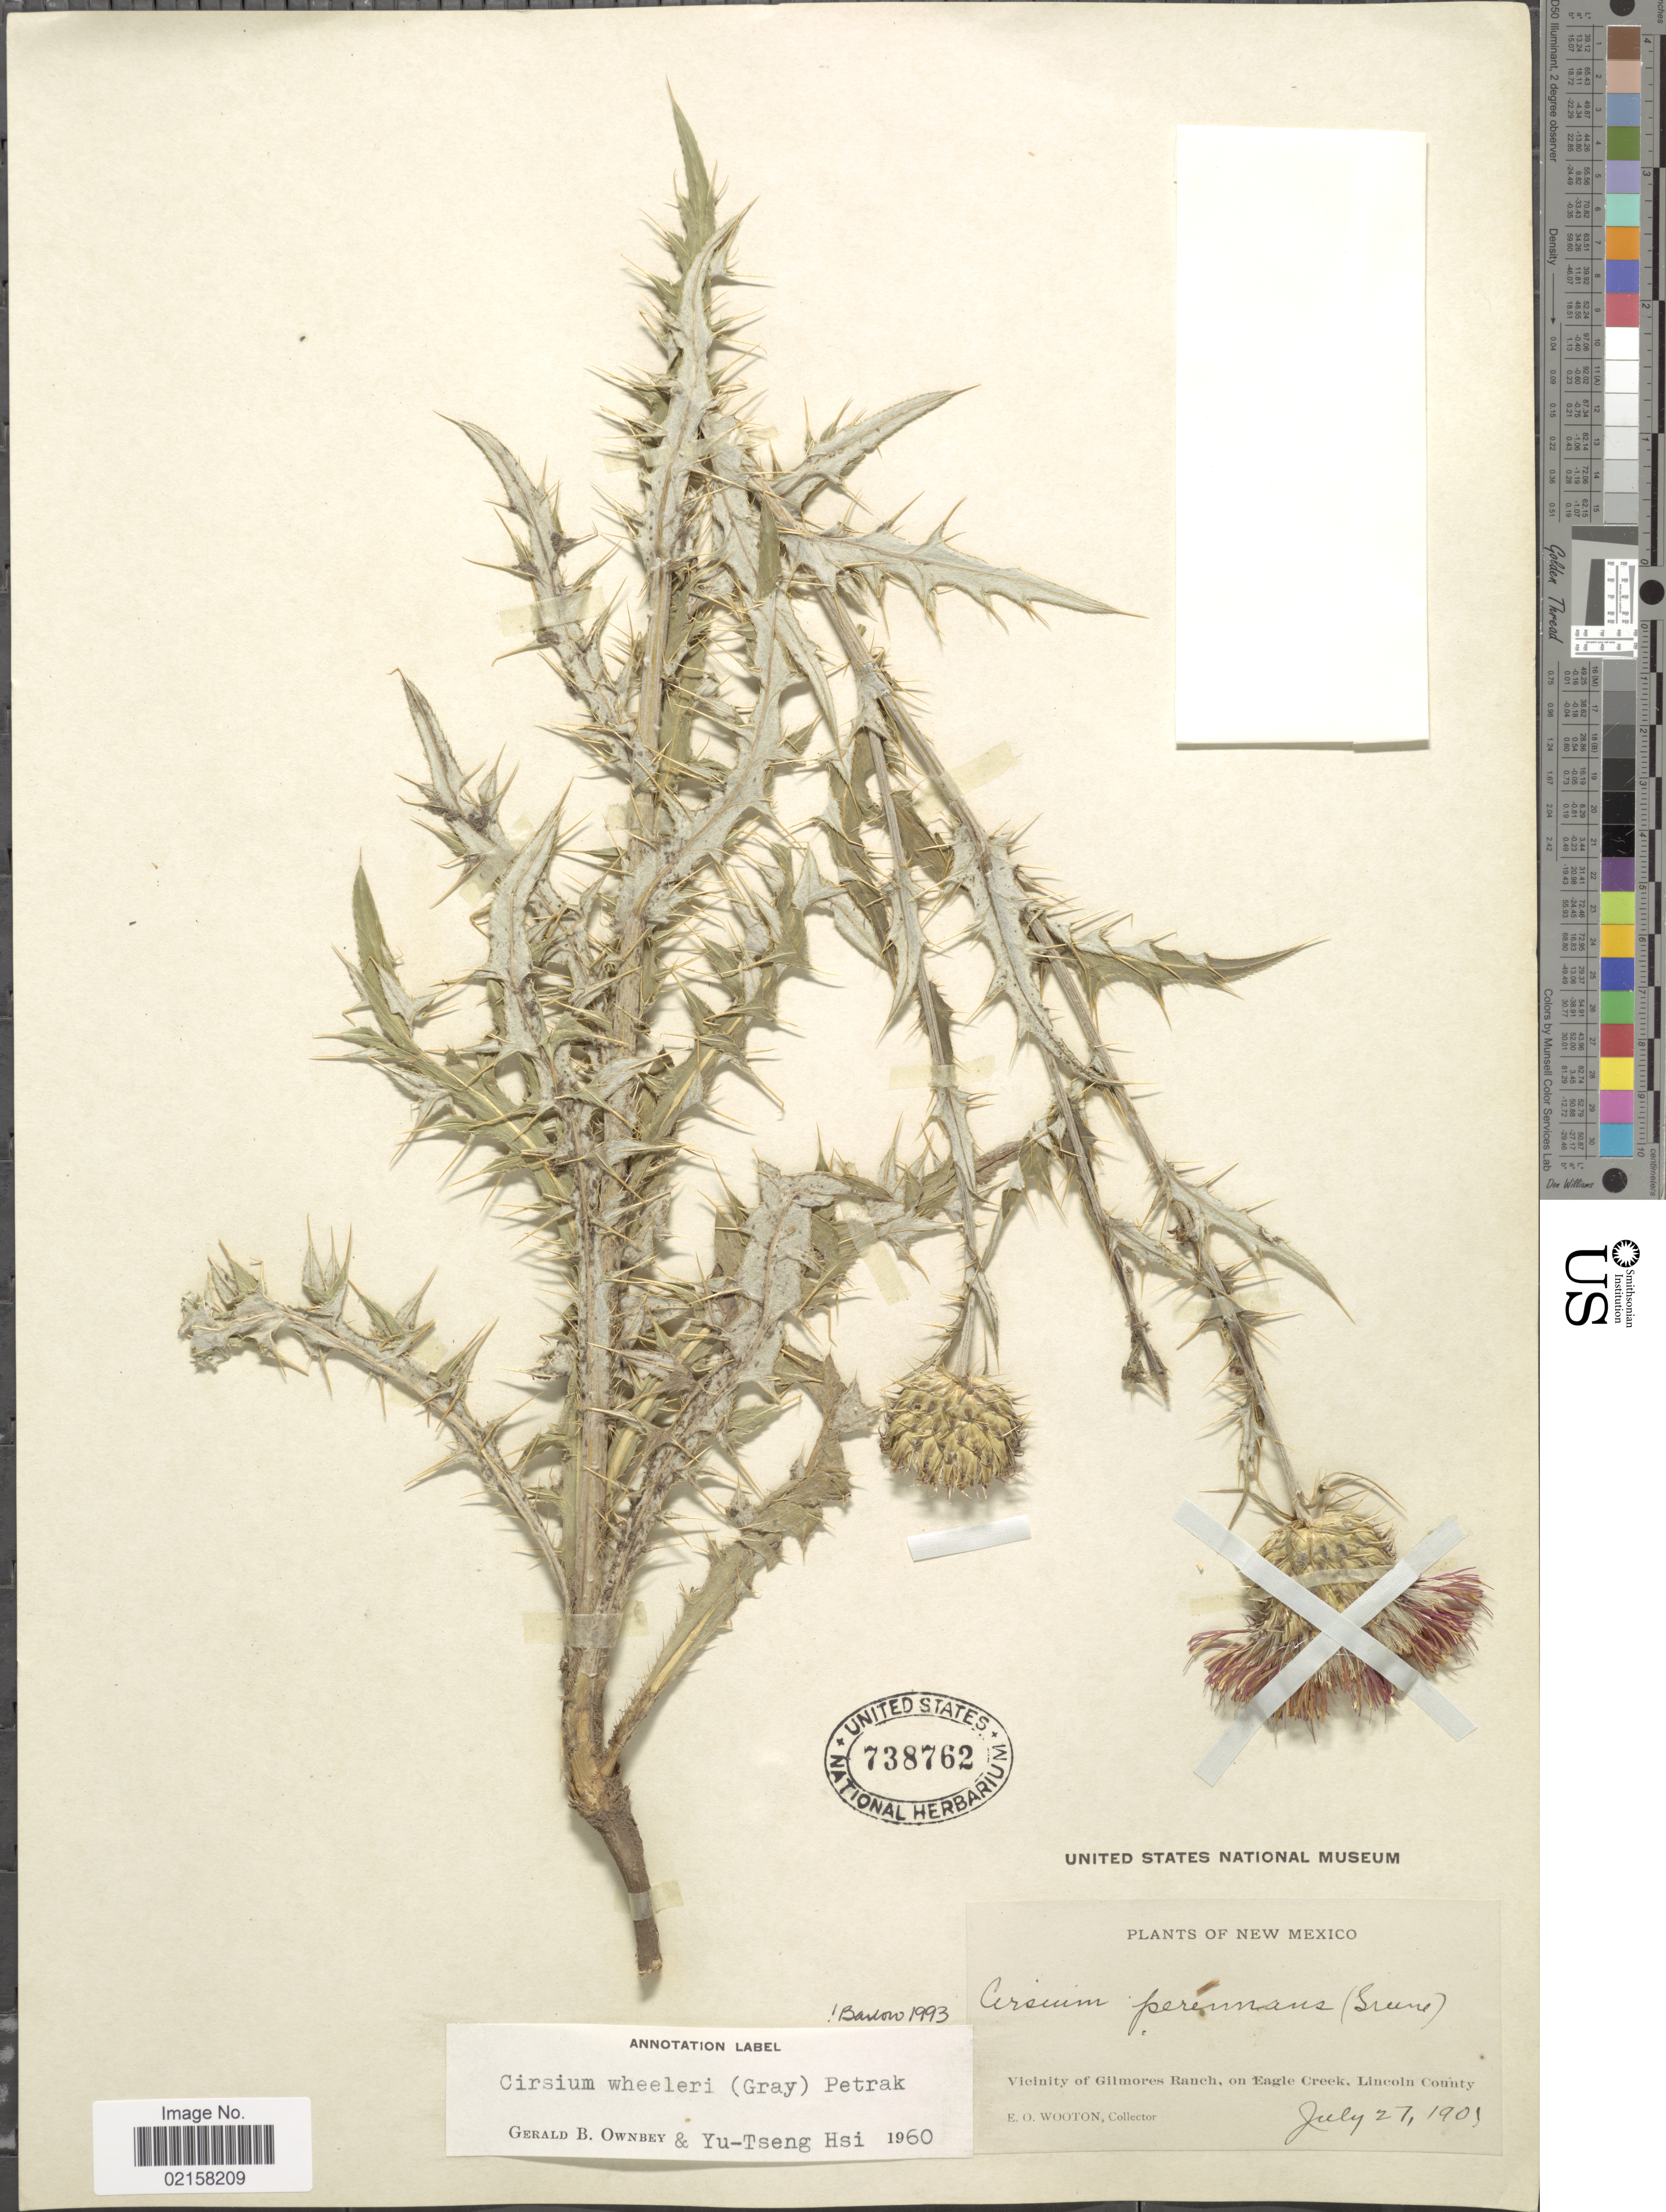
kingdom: Plantae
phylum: Tracheophyta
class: Magnoliopsida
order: Asterales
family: Asteraceae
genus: Cirsium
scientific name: Cirsium wheeleri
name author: (A. Gray) Petr.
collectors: E. O. Wooton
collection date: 1903-07-27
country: United States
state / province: New Mexico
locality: Vicinity of Gilmores Ranch, on Eagle Creek, Lincoln County.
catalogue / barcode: US 738762